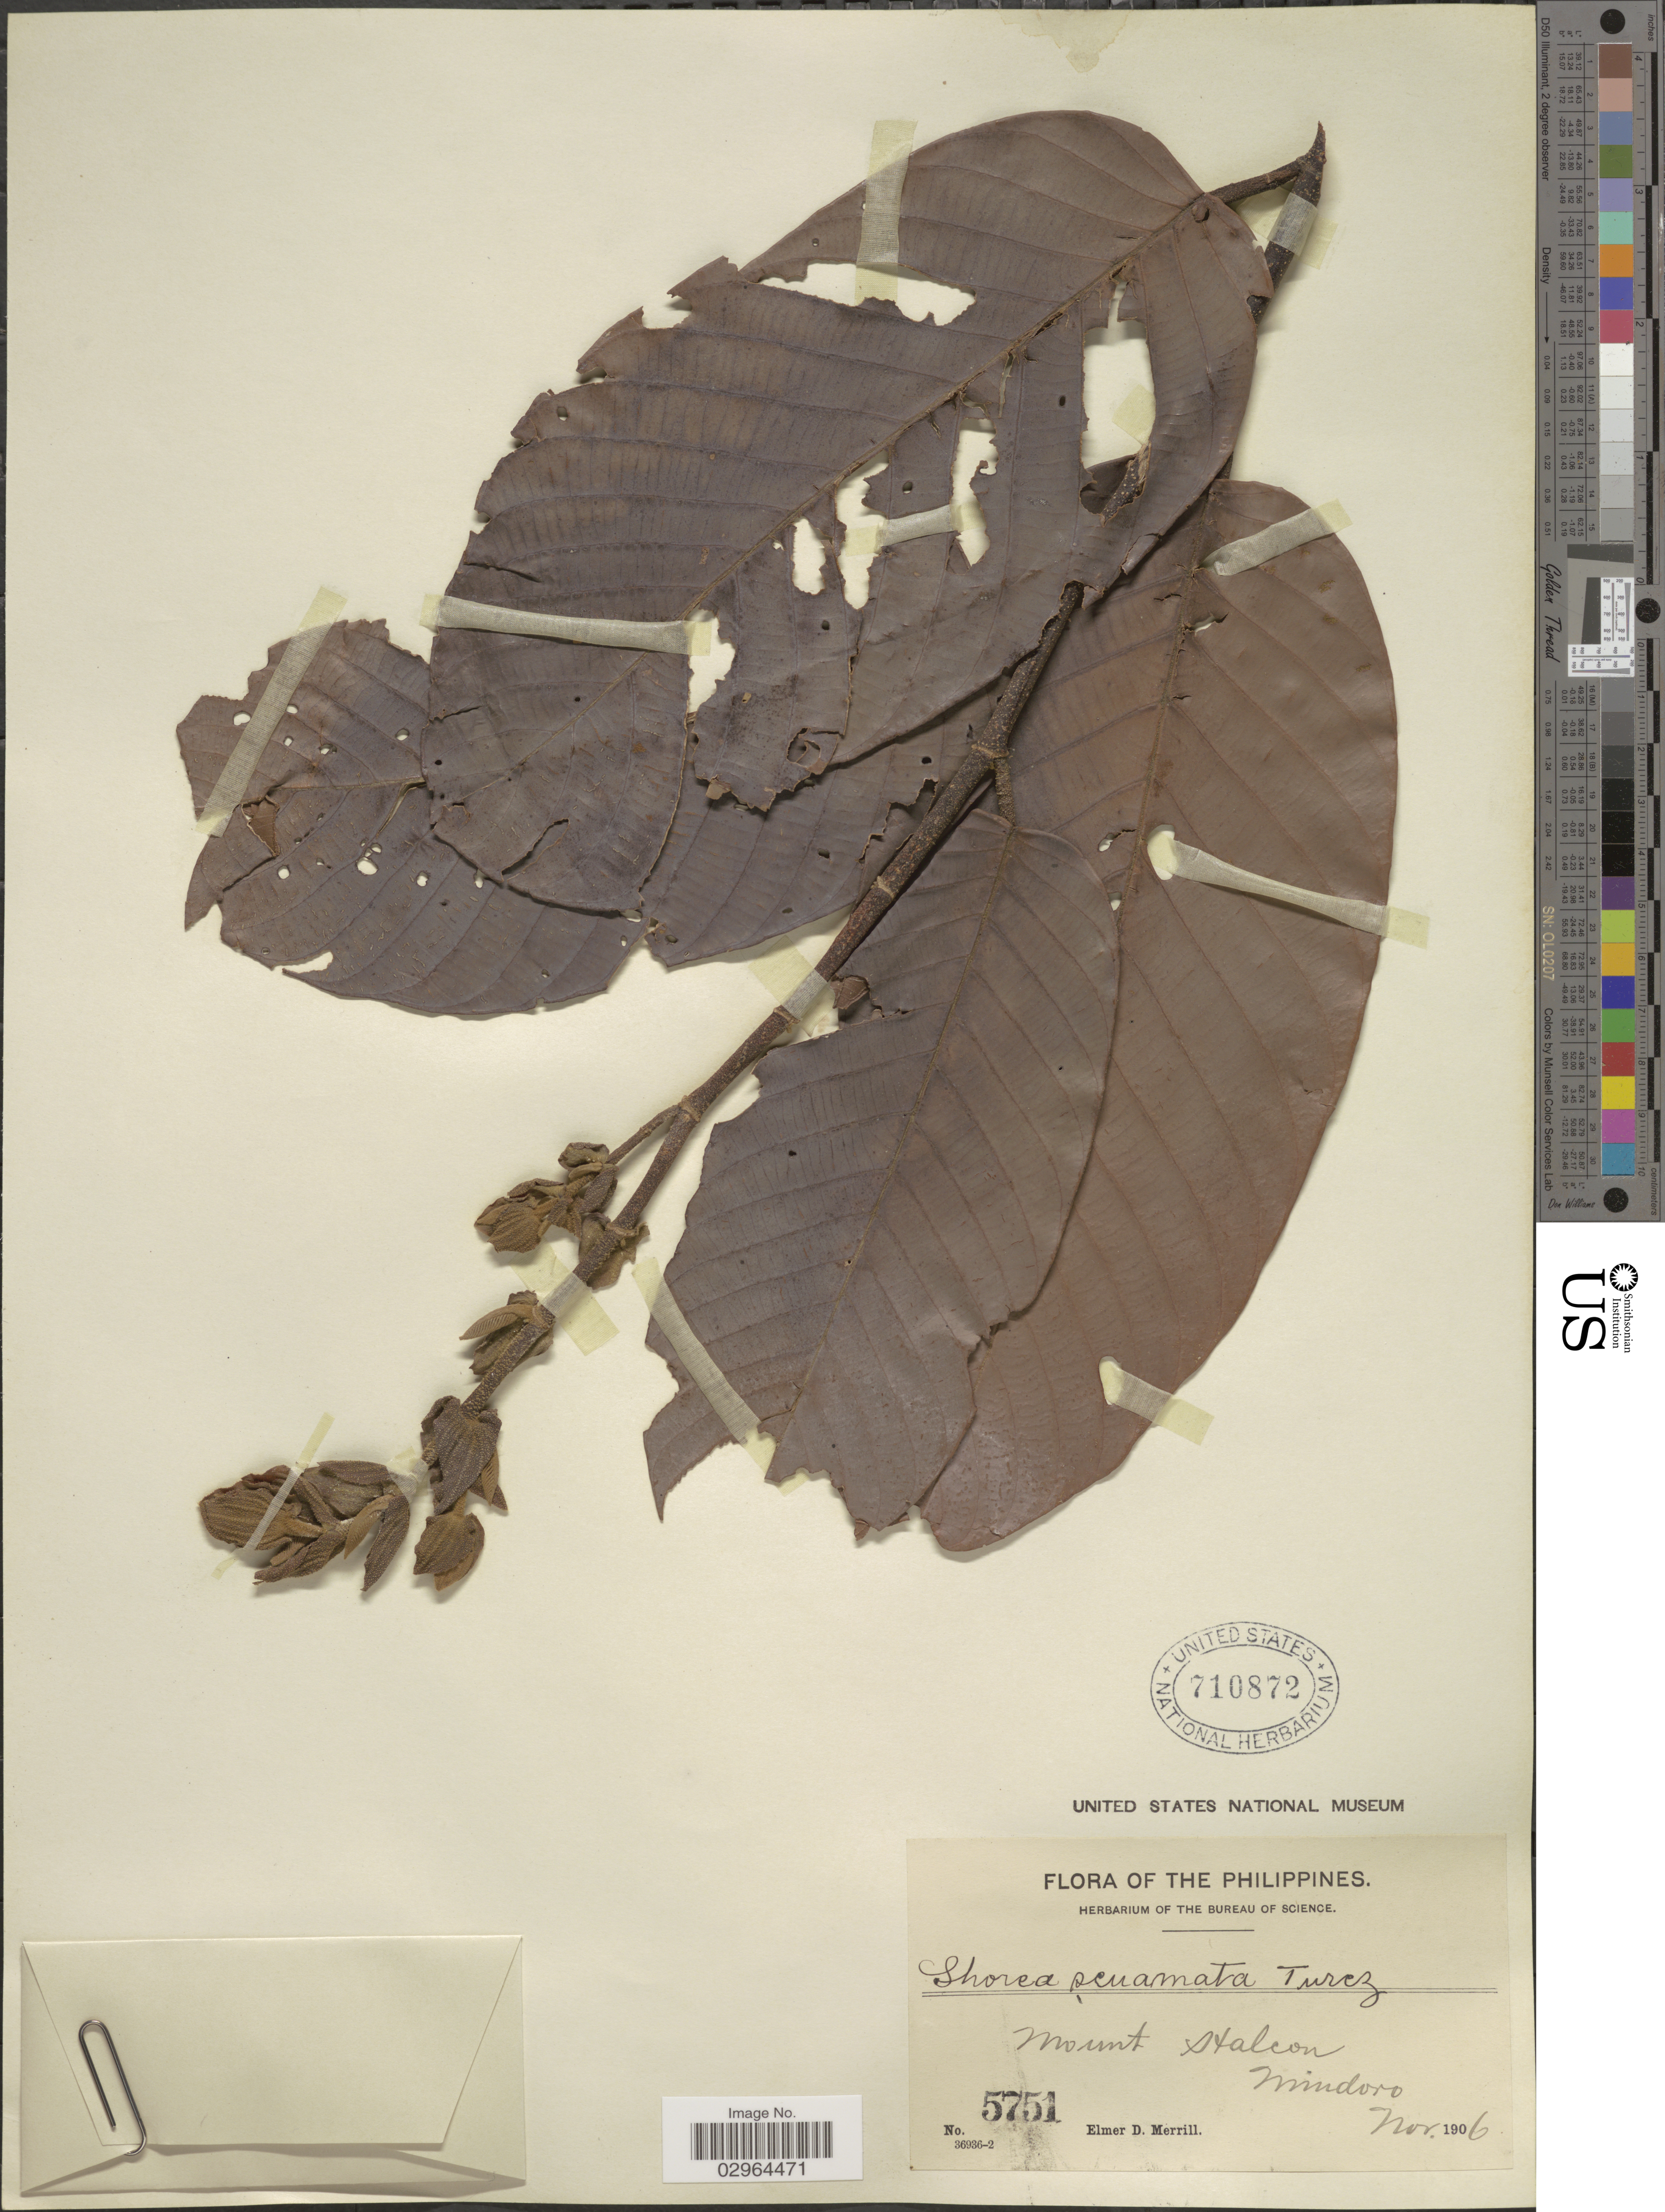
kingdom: Plantae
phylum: Tracheophyta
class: Magnoliopsida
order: Malvales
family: Dipterocarpaceae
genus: Rubroshorea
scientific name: Rubroshorea palosapis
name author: (Blanco) P.S. Ashton & J. Heck.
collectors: E. D. Merrill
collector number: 5751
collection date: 1906-11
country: Philippines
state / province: Mimaropa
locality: Mount Halcon, Mindoro.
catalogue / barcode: US 710872